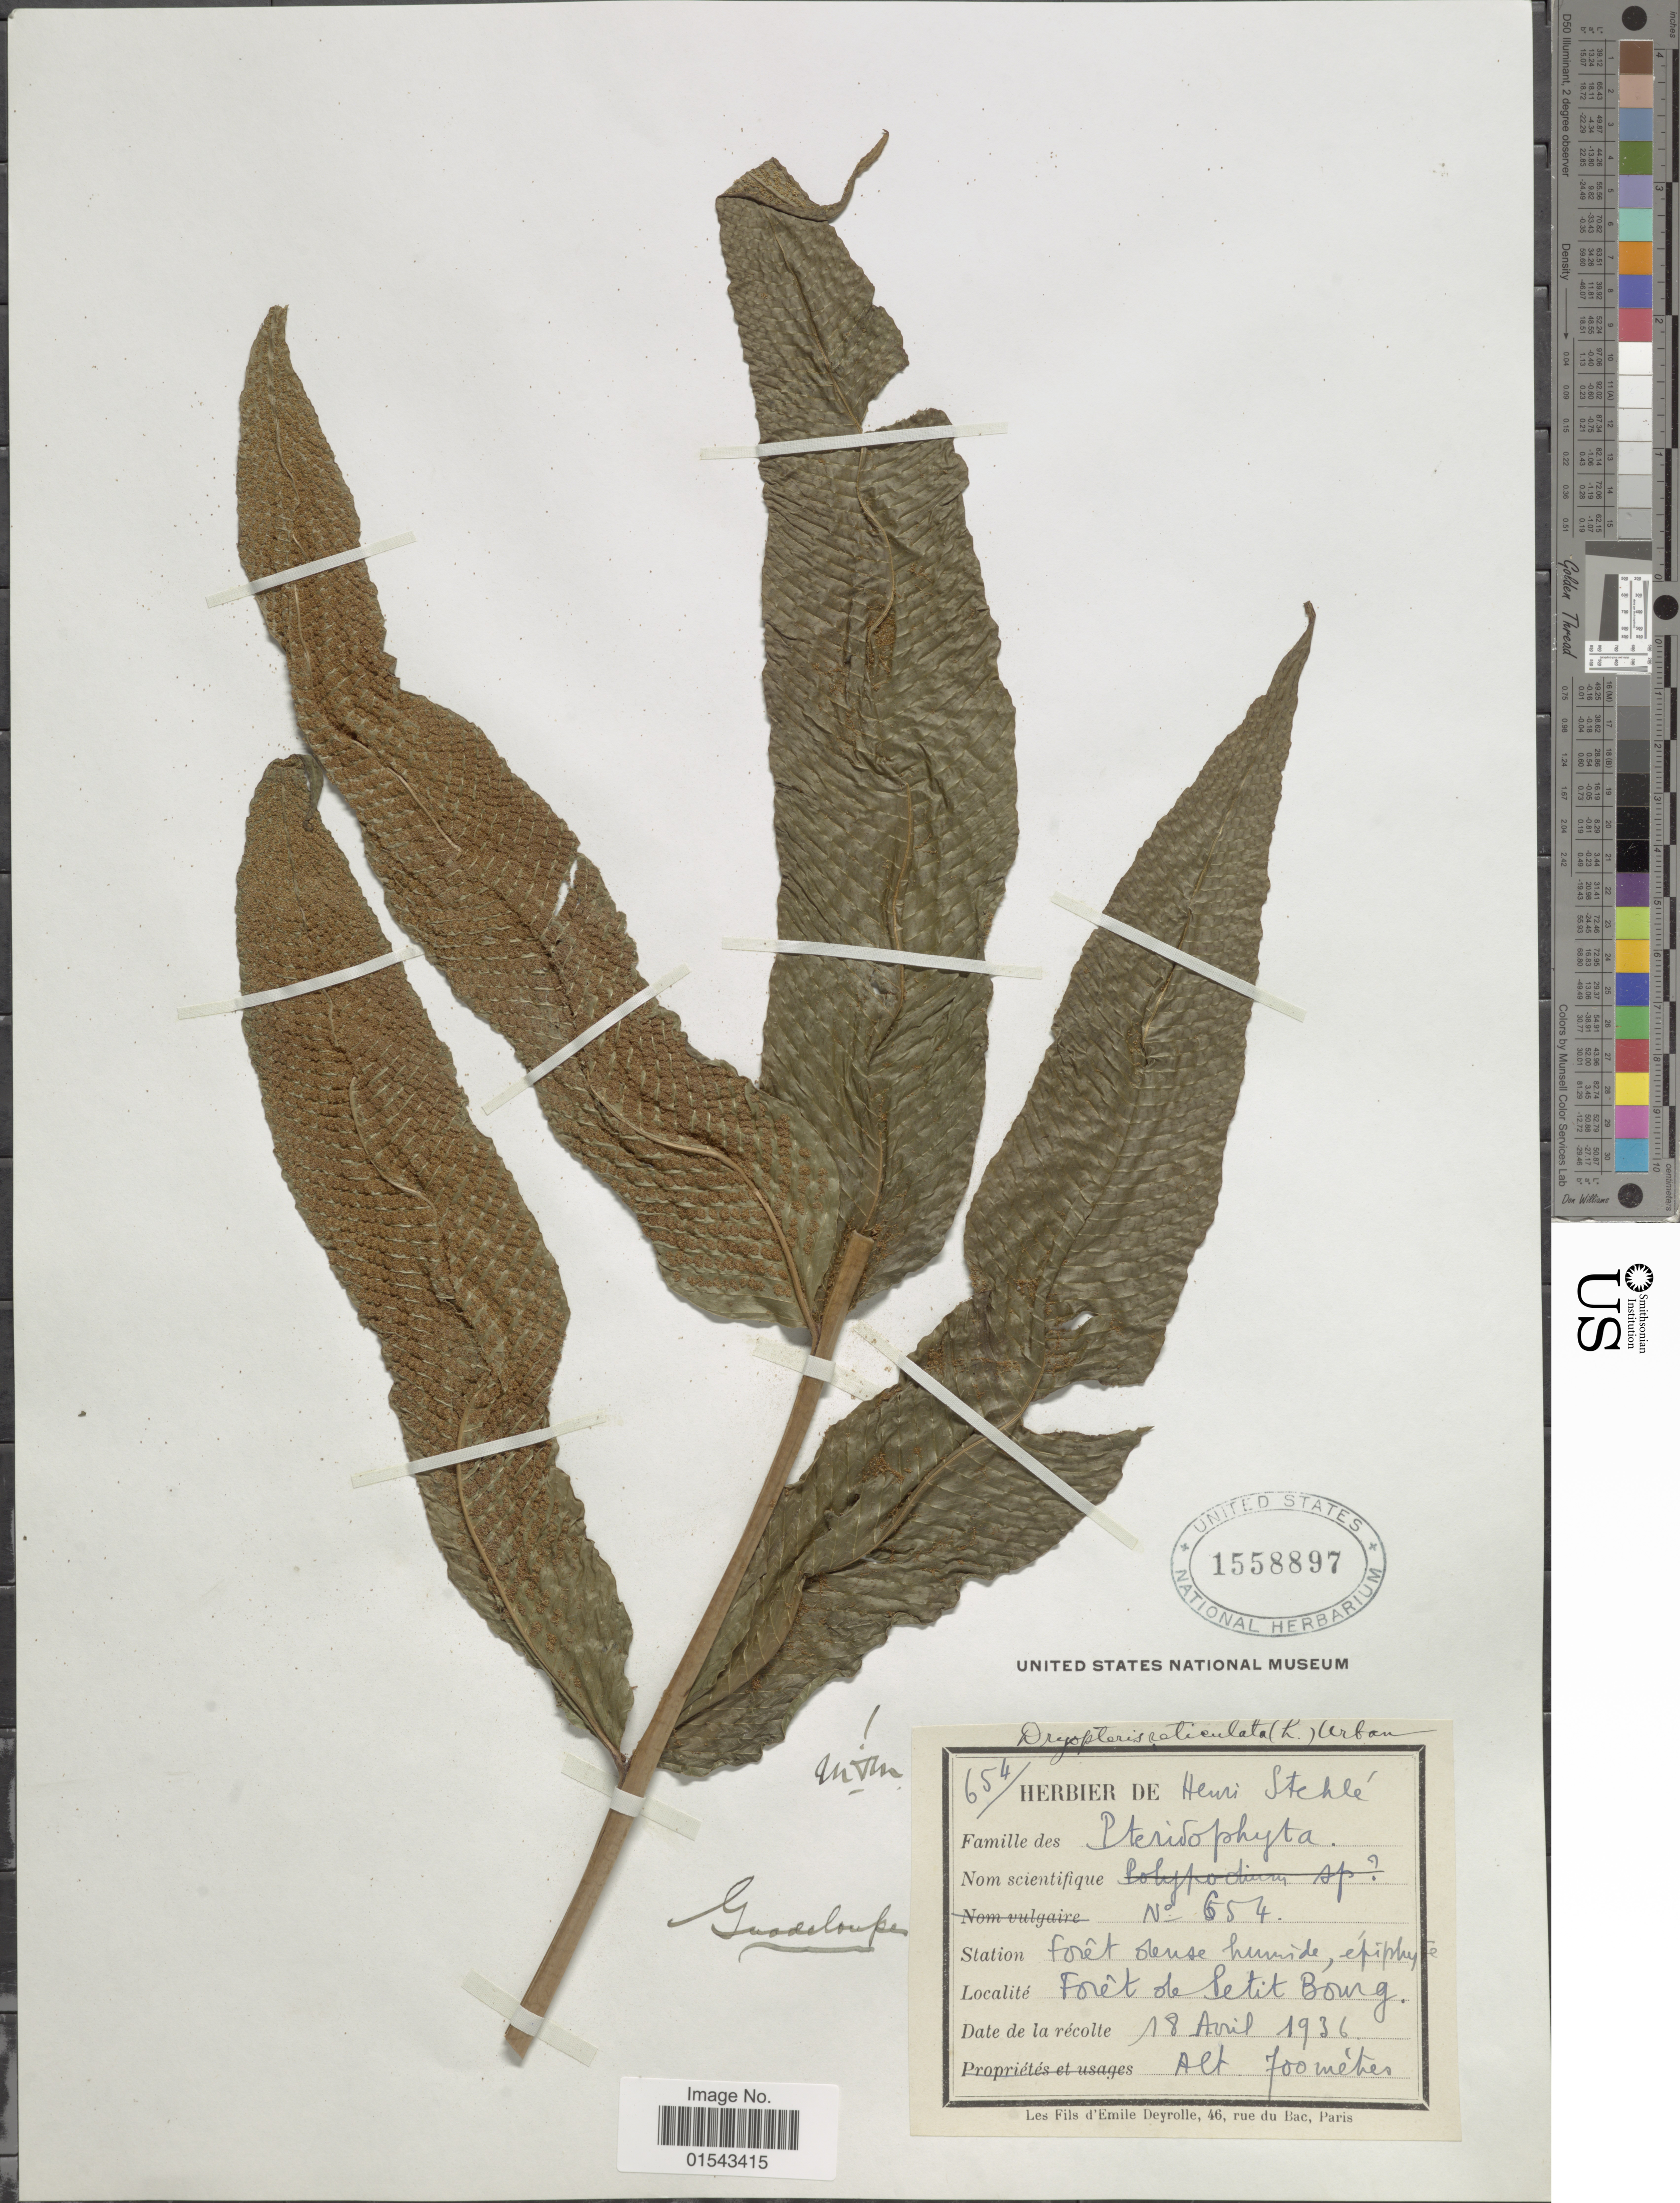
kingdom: Plantae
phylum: Tracheophyta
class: Polypodiopsida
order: Polypodiales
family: Thelypteridaceae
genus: Meniscium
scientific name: Meniscium reticulatum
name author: (L.) Sw.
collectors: ex herb. H. Stehlé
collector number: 654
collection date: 1936-04-18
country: Guadeloupe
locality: Forêt de Petit Bourg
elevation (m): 700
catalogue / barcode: US 1558897